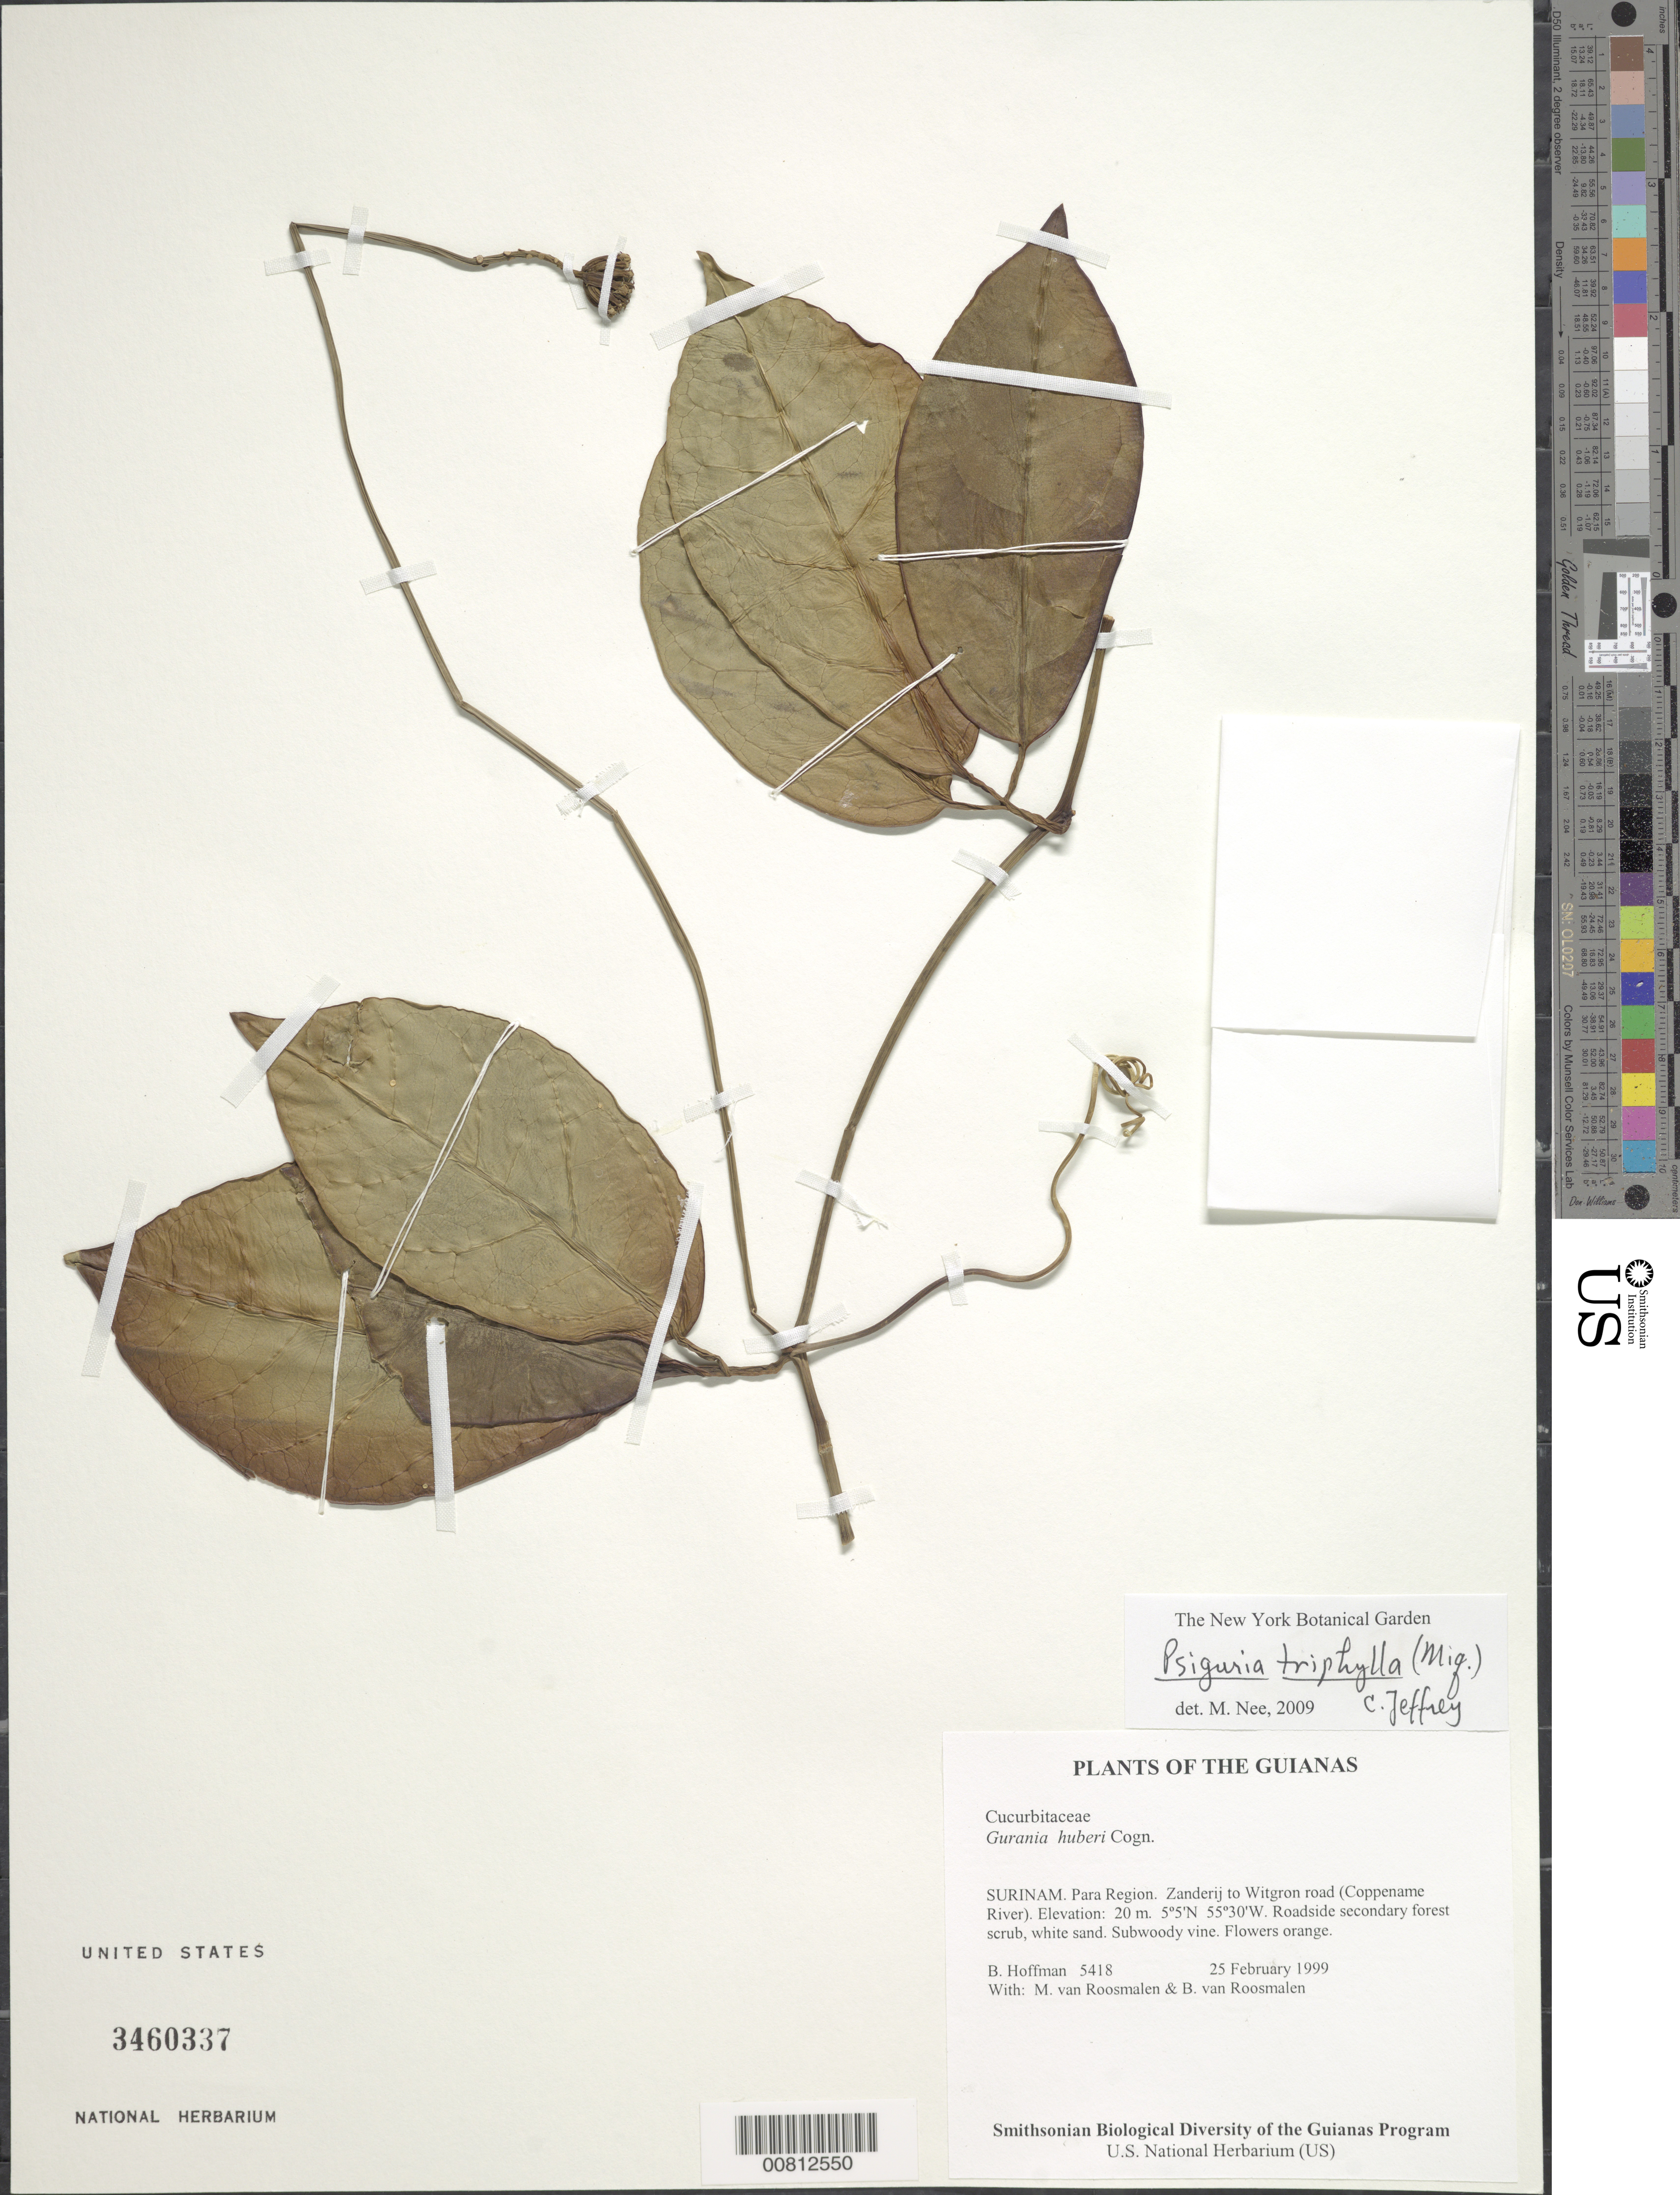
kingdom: Plantae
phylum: Tracheophyta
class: Magnoliopsida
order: Cucurbitales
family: Cucurbitaceae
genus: Psiguria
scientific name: Psiguria triphylla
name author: (Miq.) C. Jeffrey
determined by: Nee, Michael H.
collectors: B. Hoffman, M. Roosmalen & B. Van Roosmalen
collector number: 5418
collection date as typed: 25 February 1999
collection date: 1999-02-25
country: Suriname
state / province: Para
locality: Zanderij to Witagron road (Coppename River)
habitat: Roadside secondary forest scrub, white sand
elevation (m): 20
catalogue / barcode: US 3460337